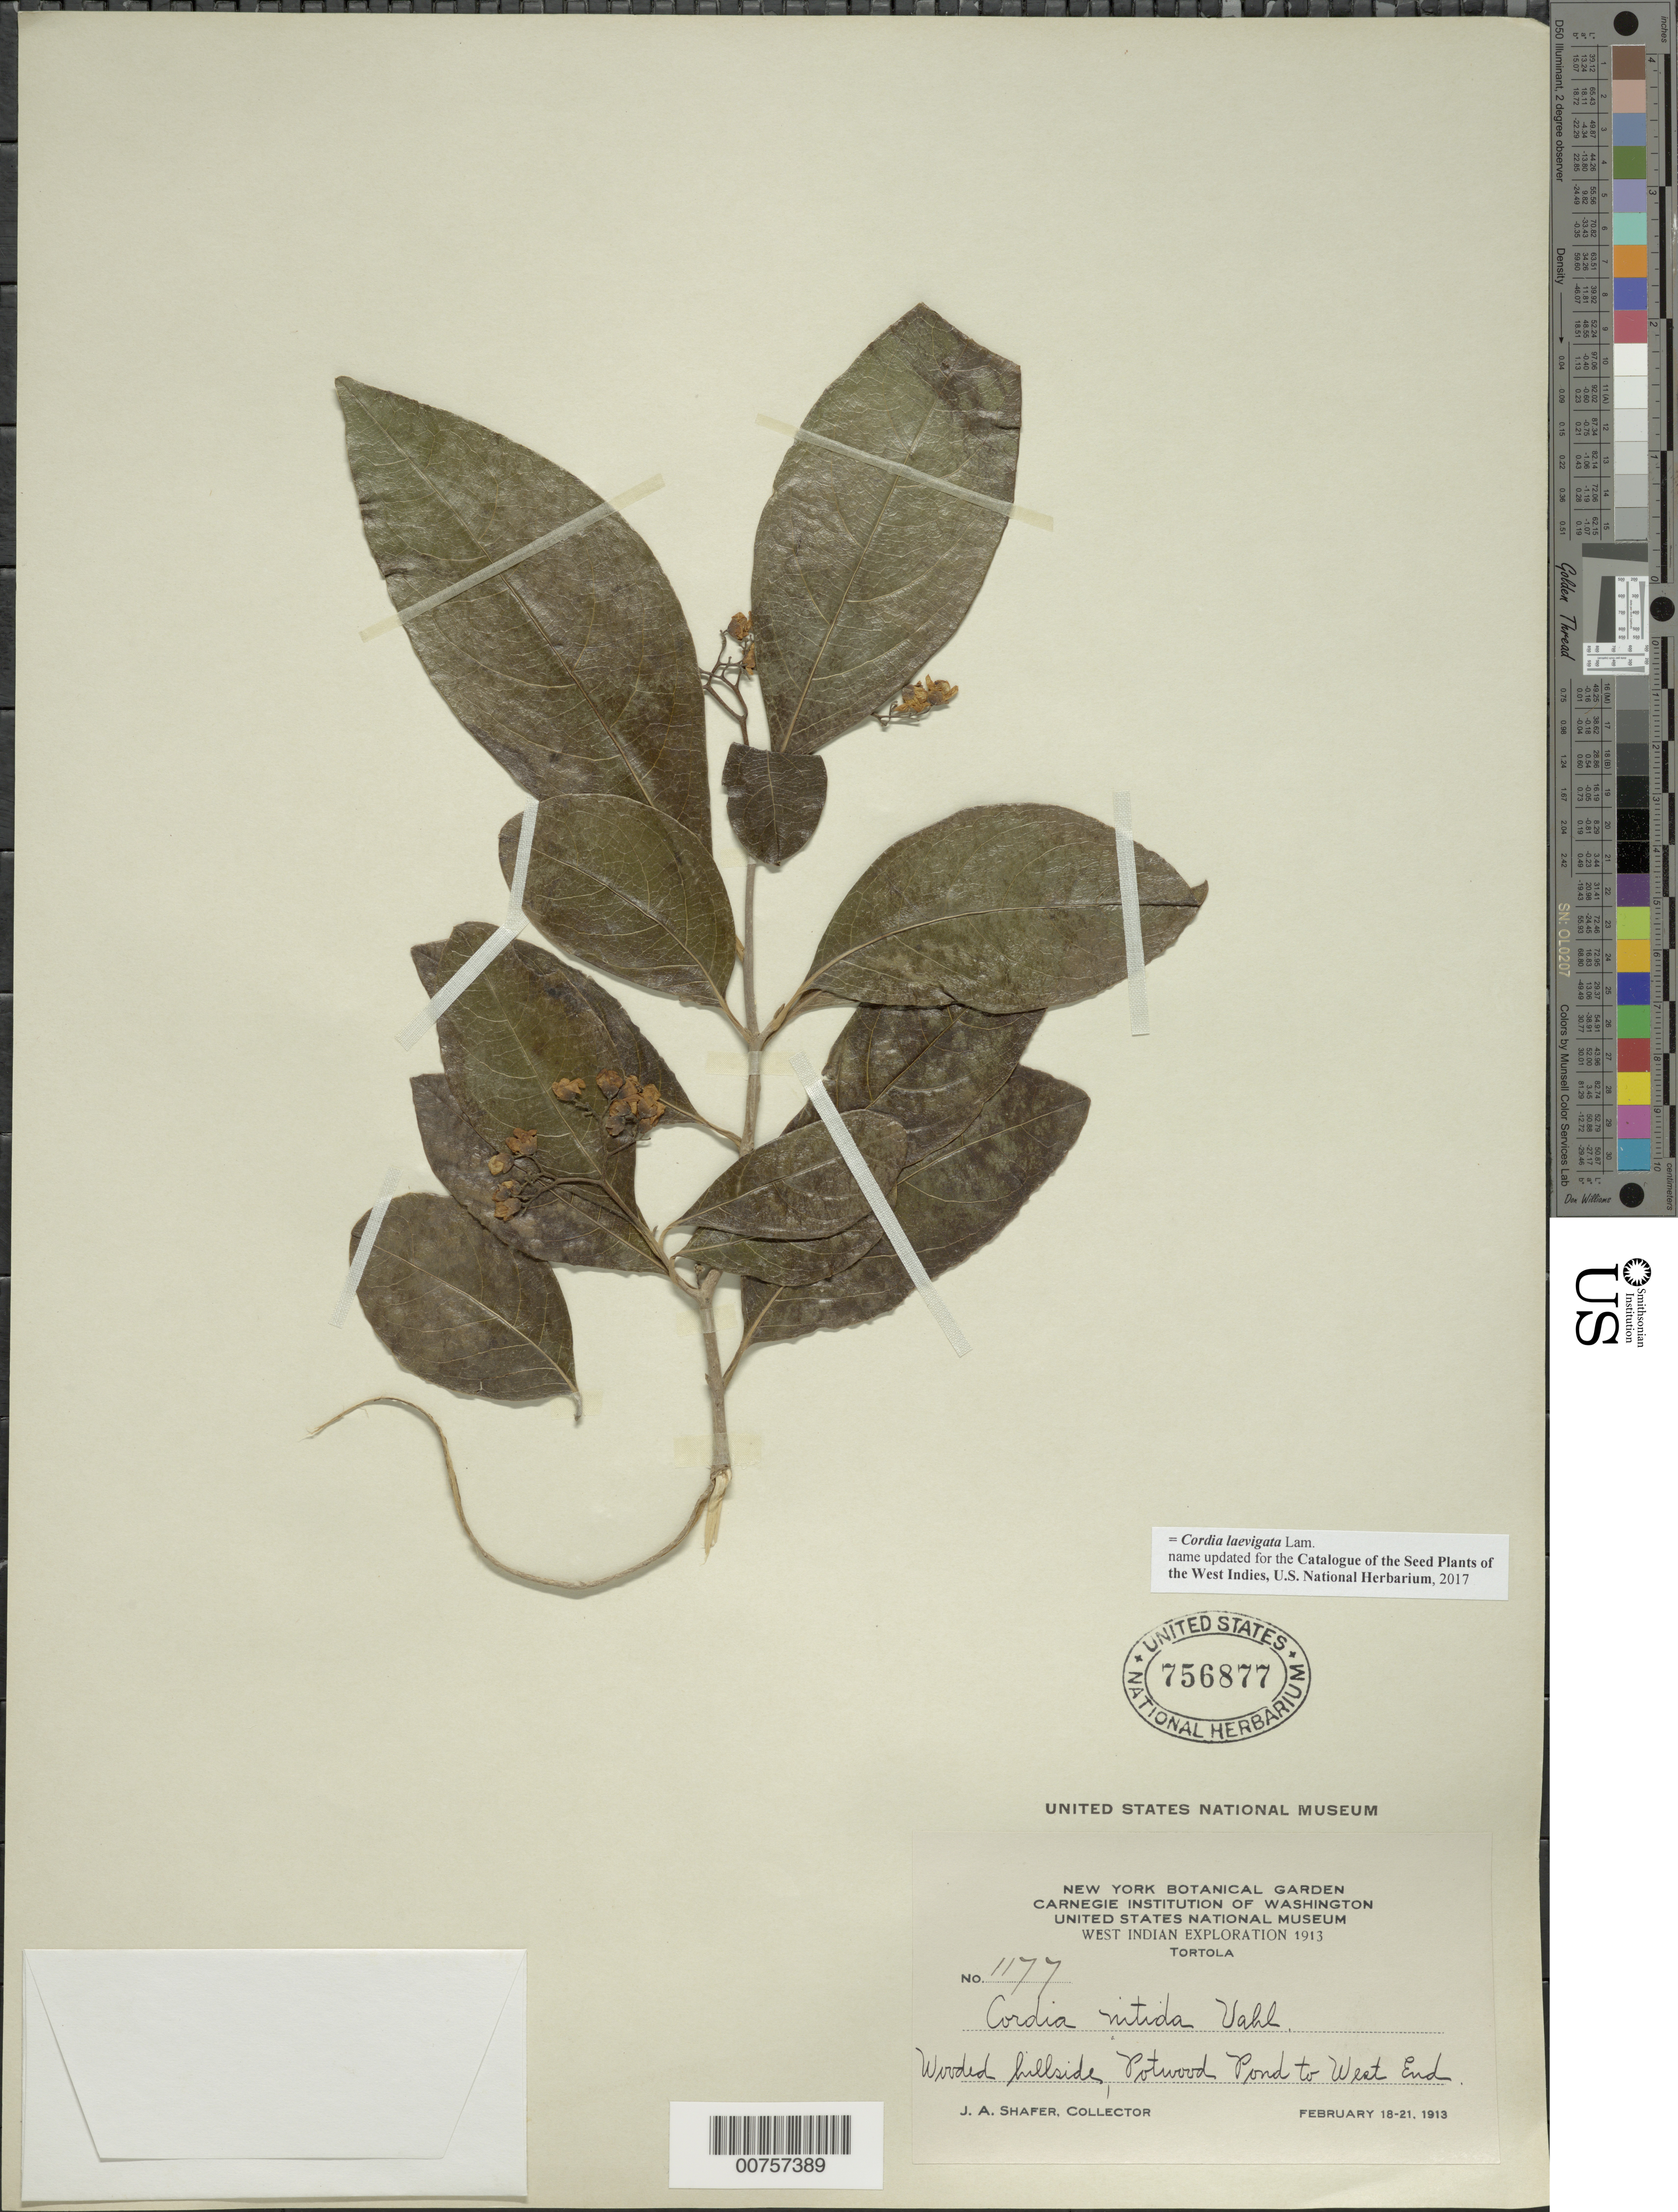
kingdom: Plantae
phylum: Tracheophyta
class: Magnoliopsida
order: Boraginales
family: Cordiaceae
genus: Cordia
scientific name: Cordia laevigata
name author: Lam.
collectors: J. A. Shafer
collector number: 1177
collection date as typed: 18 Feb 1913 to 21 Feb 1913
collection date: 1913-02-18/1913-02-21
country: British Virgin Islands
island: Tortola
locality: Potwood Pond to West End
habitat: Wooded hillside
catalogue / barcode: US 756877